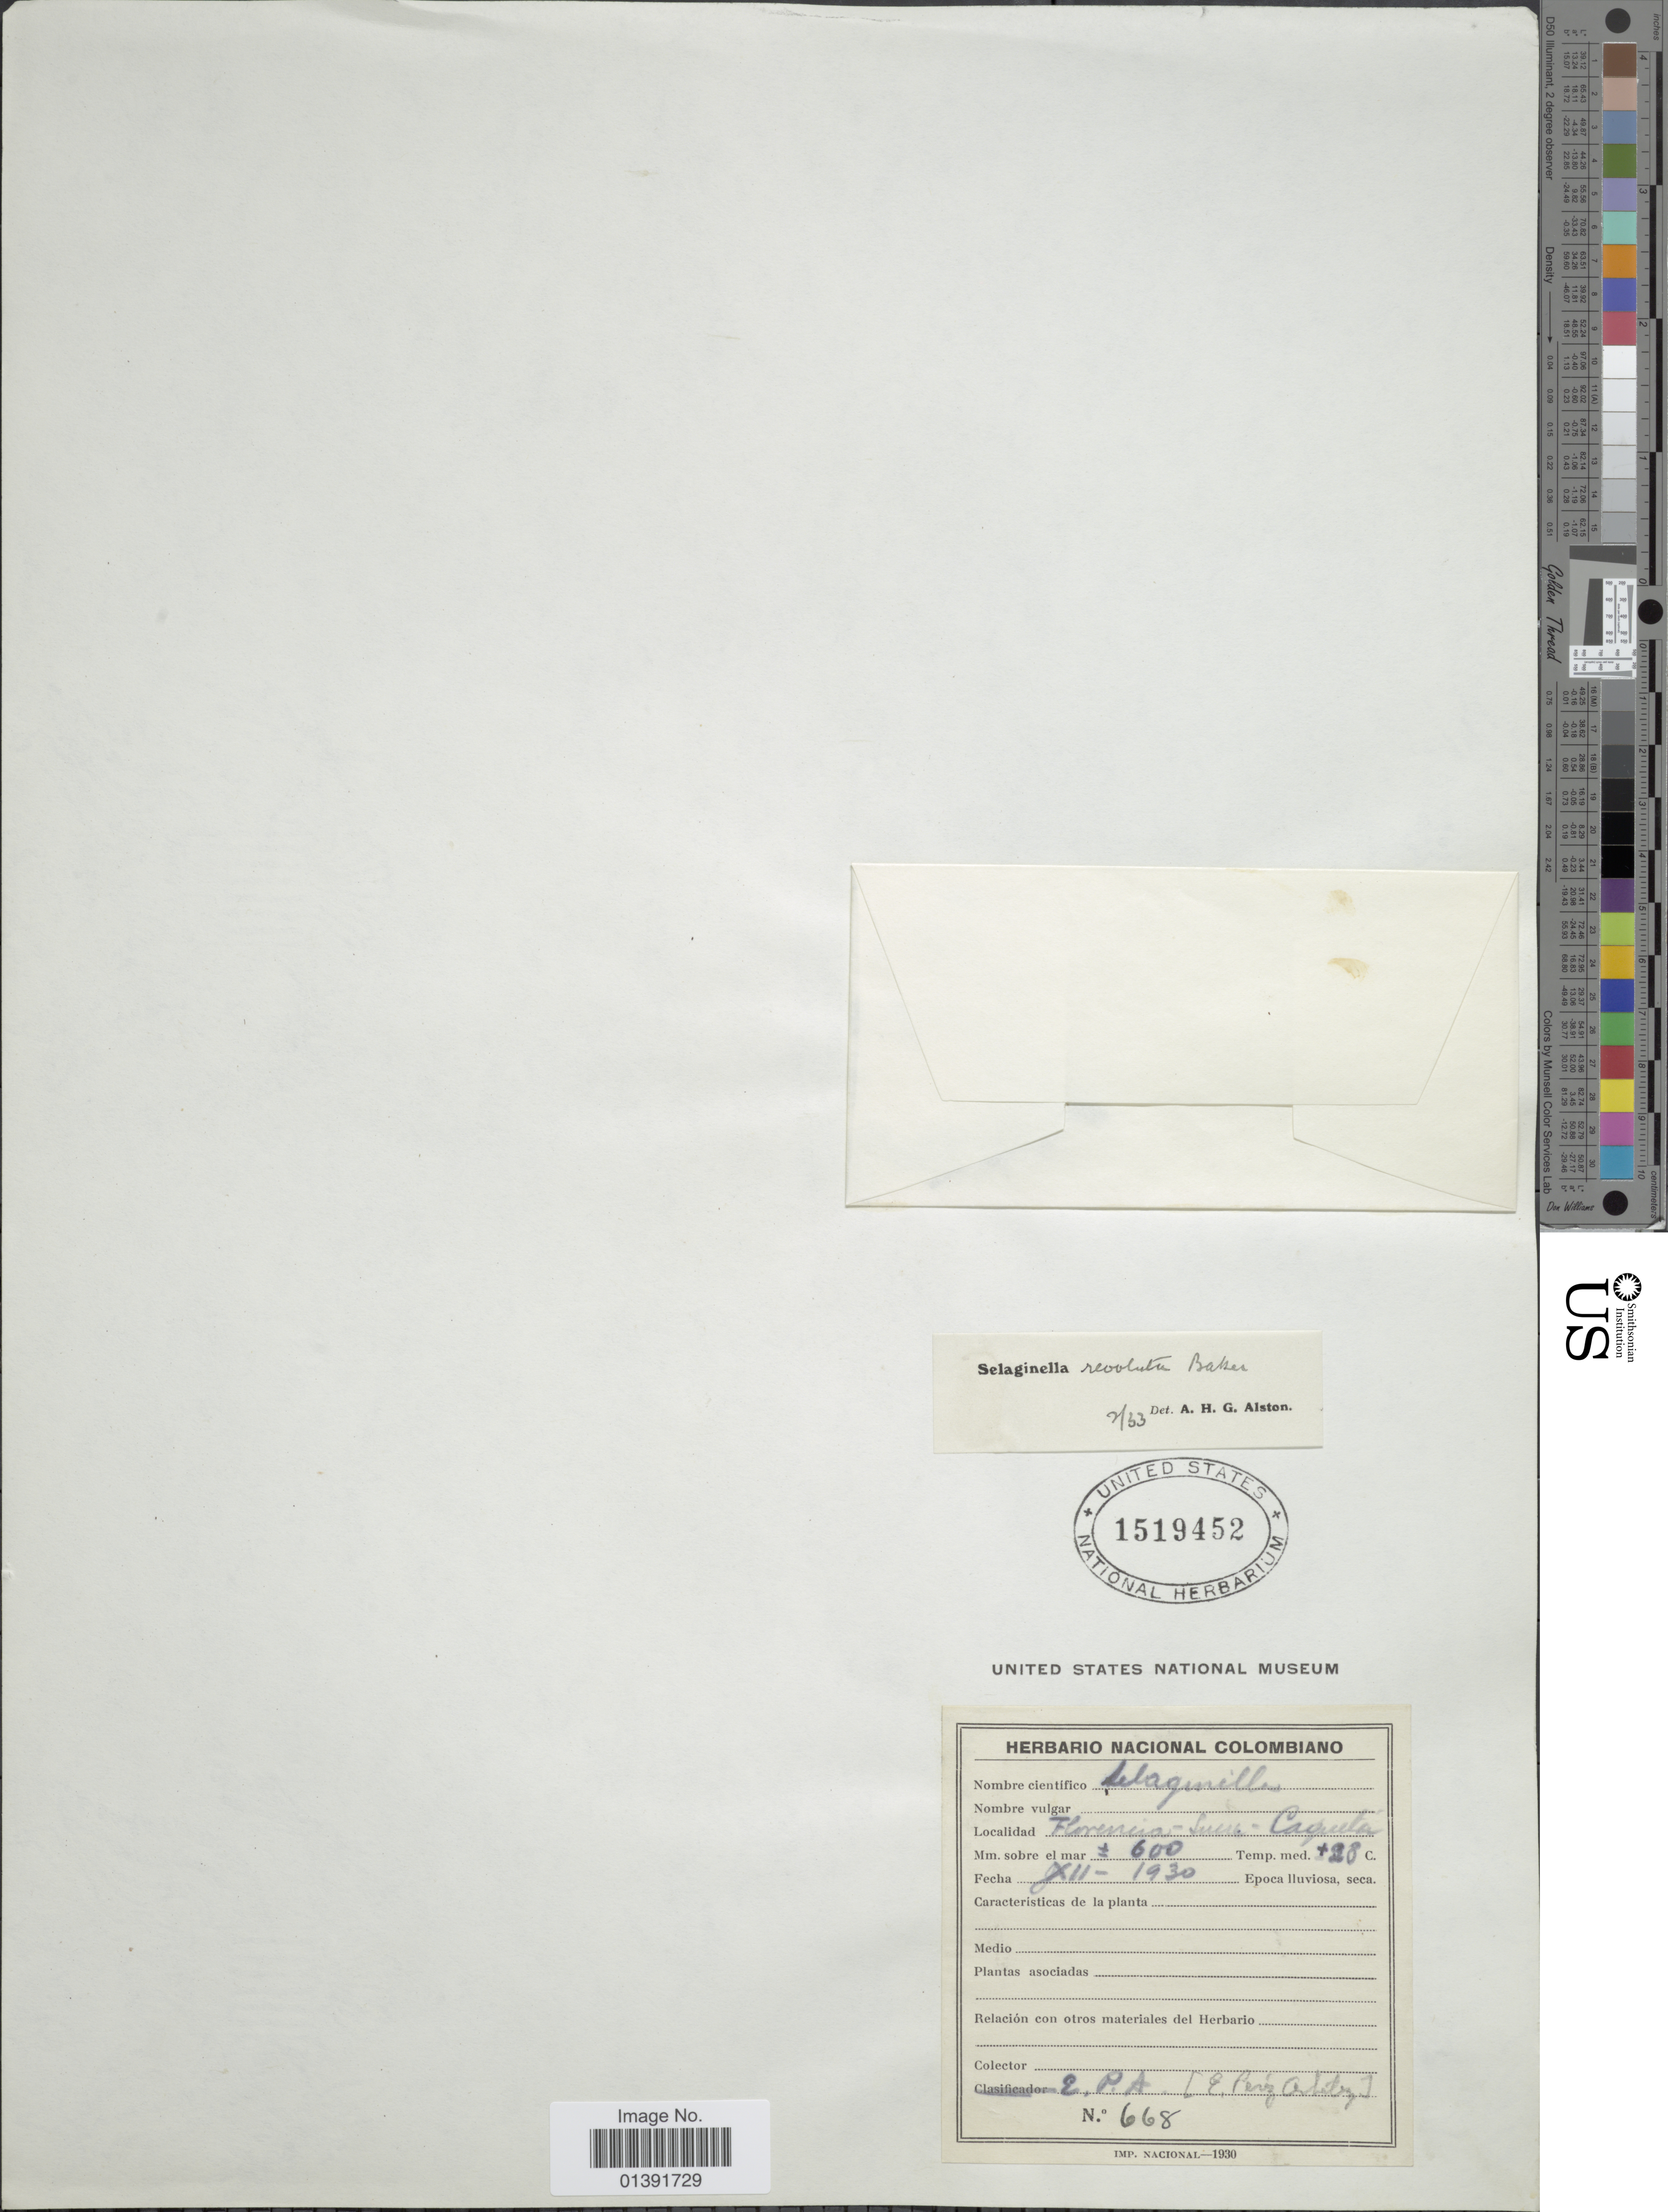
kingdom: Plantae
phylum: Tracheophyta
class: Lycopodiopsida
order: Selaginellales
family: Selaginellaceae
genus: Selaginella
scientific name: Selaginella revoluta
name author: Baker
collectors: E. Pérez Arbeláez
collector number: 668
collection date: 1930-12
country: Colombia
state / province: Caquetá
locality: Florencia - Sucre - Caqueta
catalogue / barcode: US 1519452